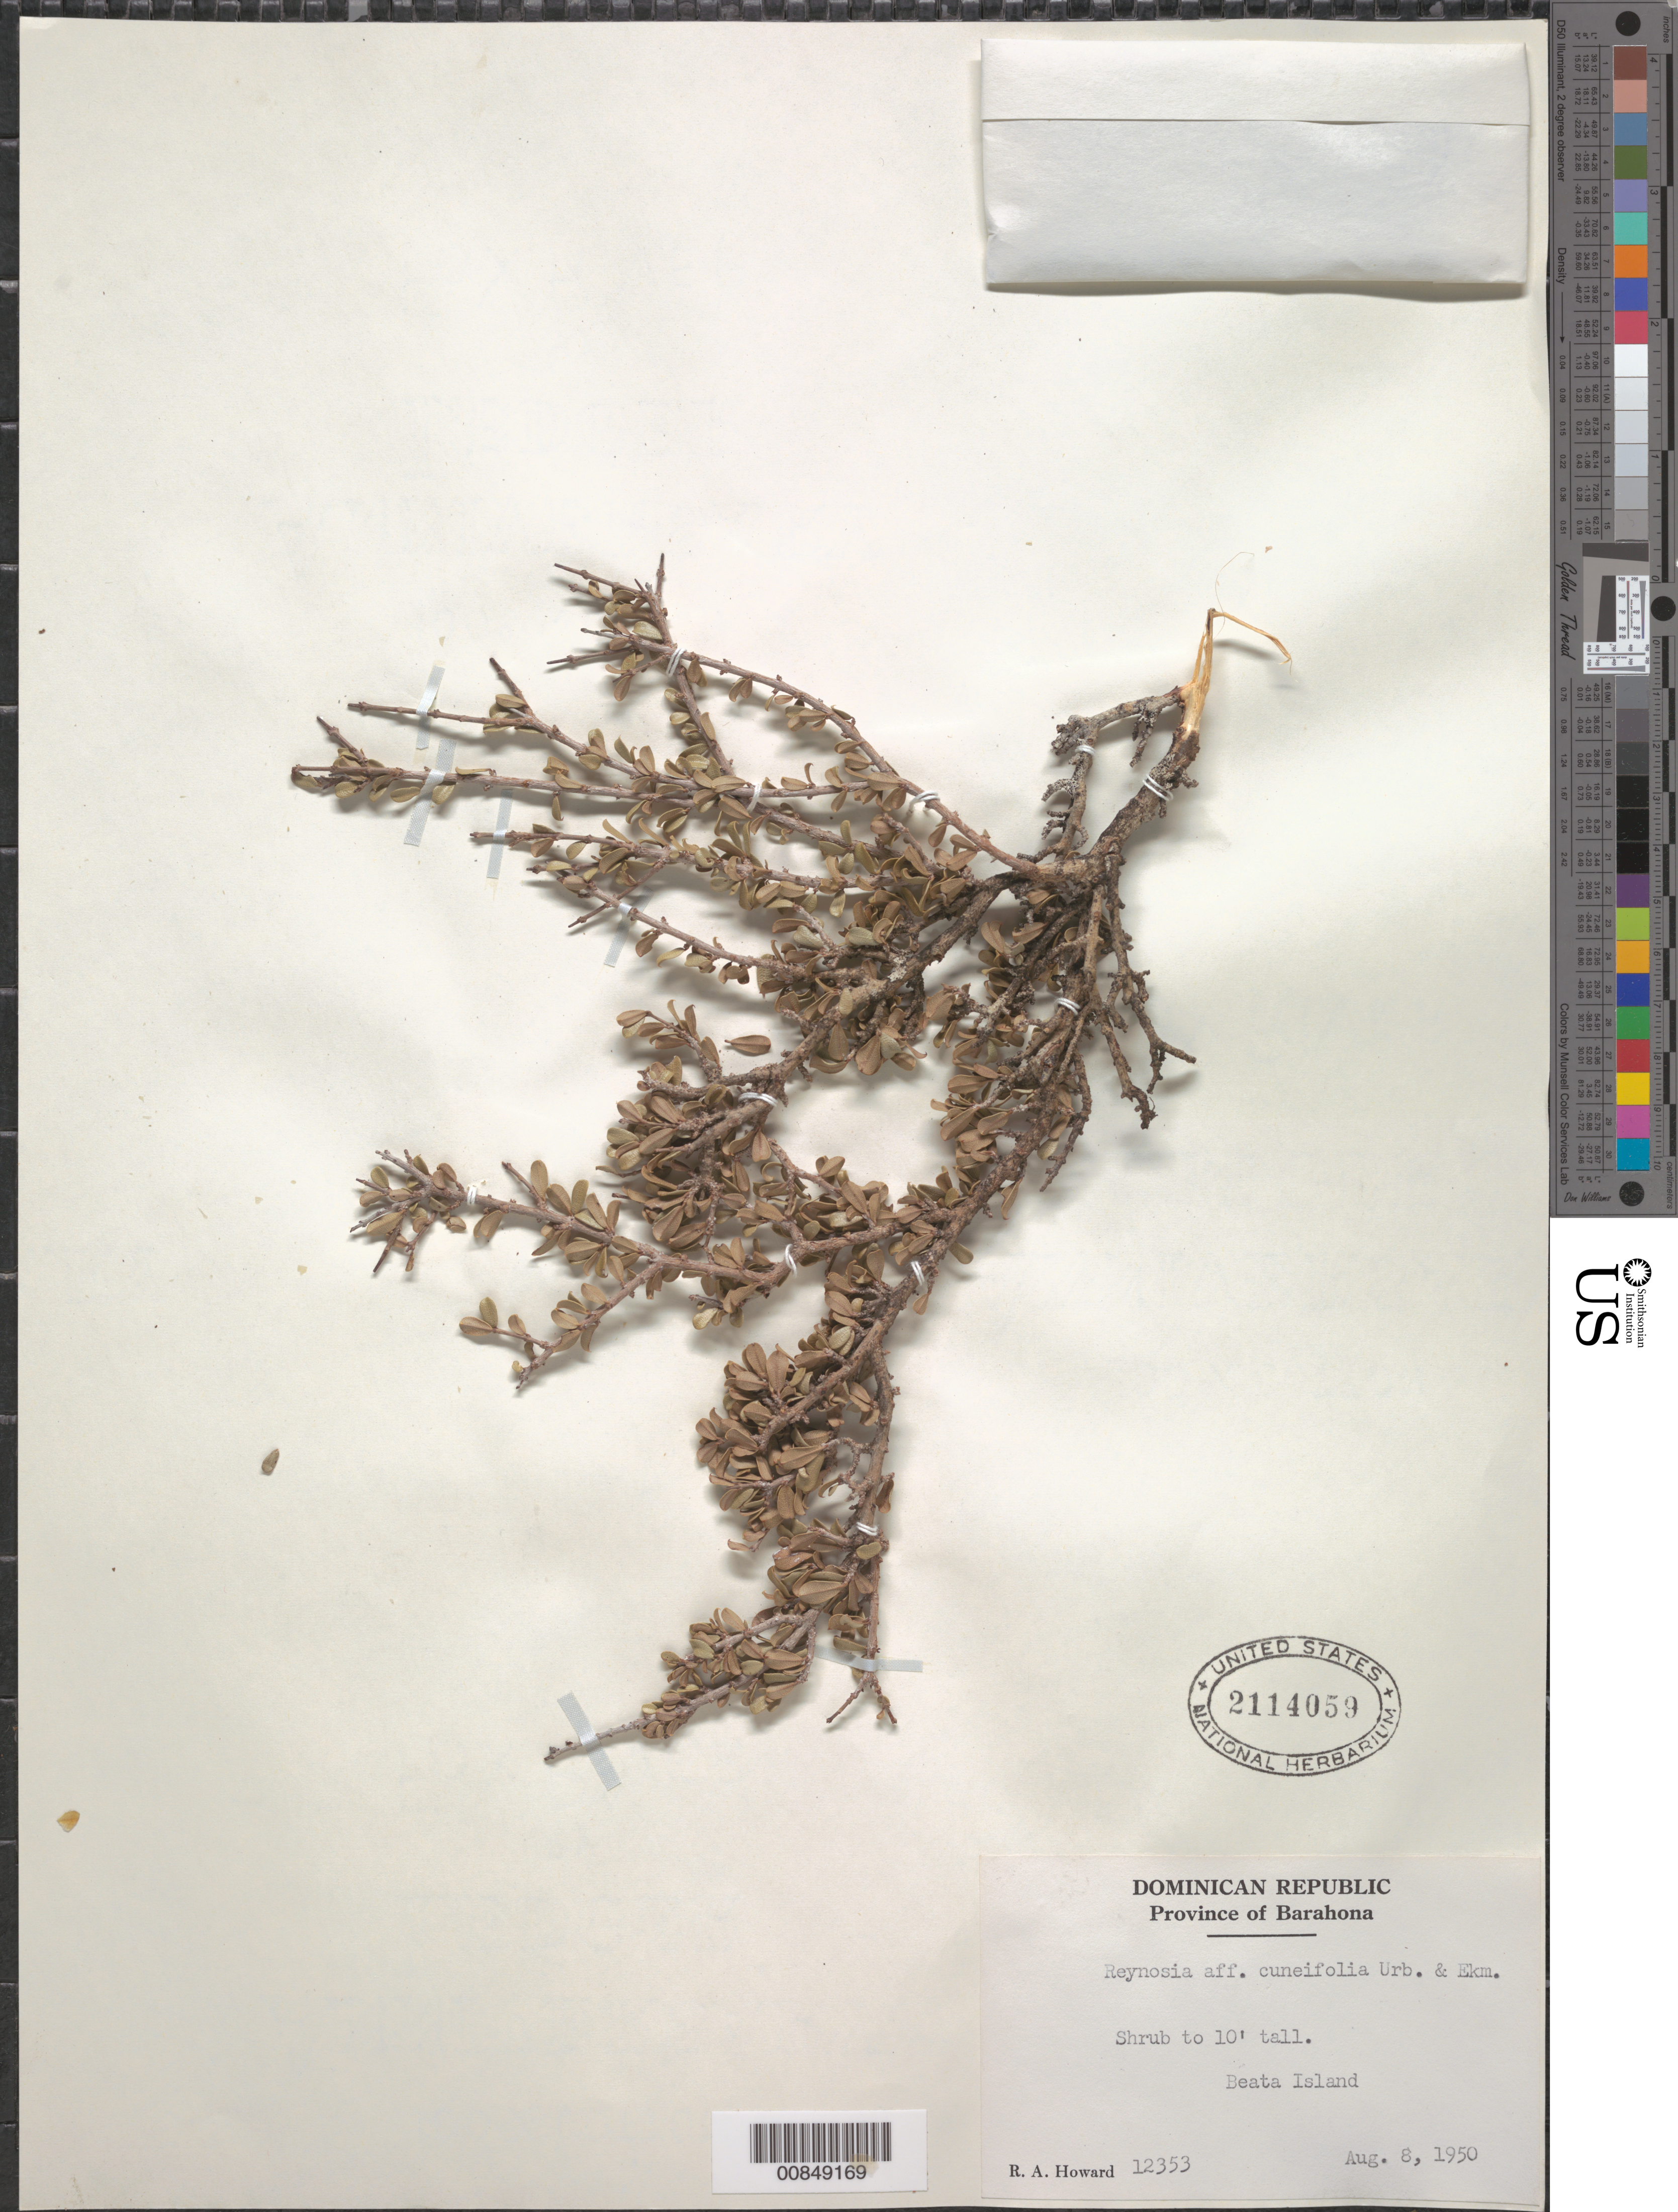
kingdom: Plantae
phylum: Tracheophyta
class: Magnoliopsida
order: Rosales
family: Rhamnaceae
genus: Reynosia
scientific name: Reynosia sp.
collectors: R. A. Howard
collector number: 12353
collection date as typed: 08 Aug 1950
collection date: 1950-08-08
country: Dominican Republic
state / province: Barahona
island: Isla Beata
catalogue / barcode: US 2114059